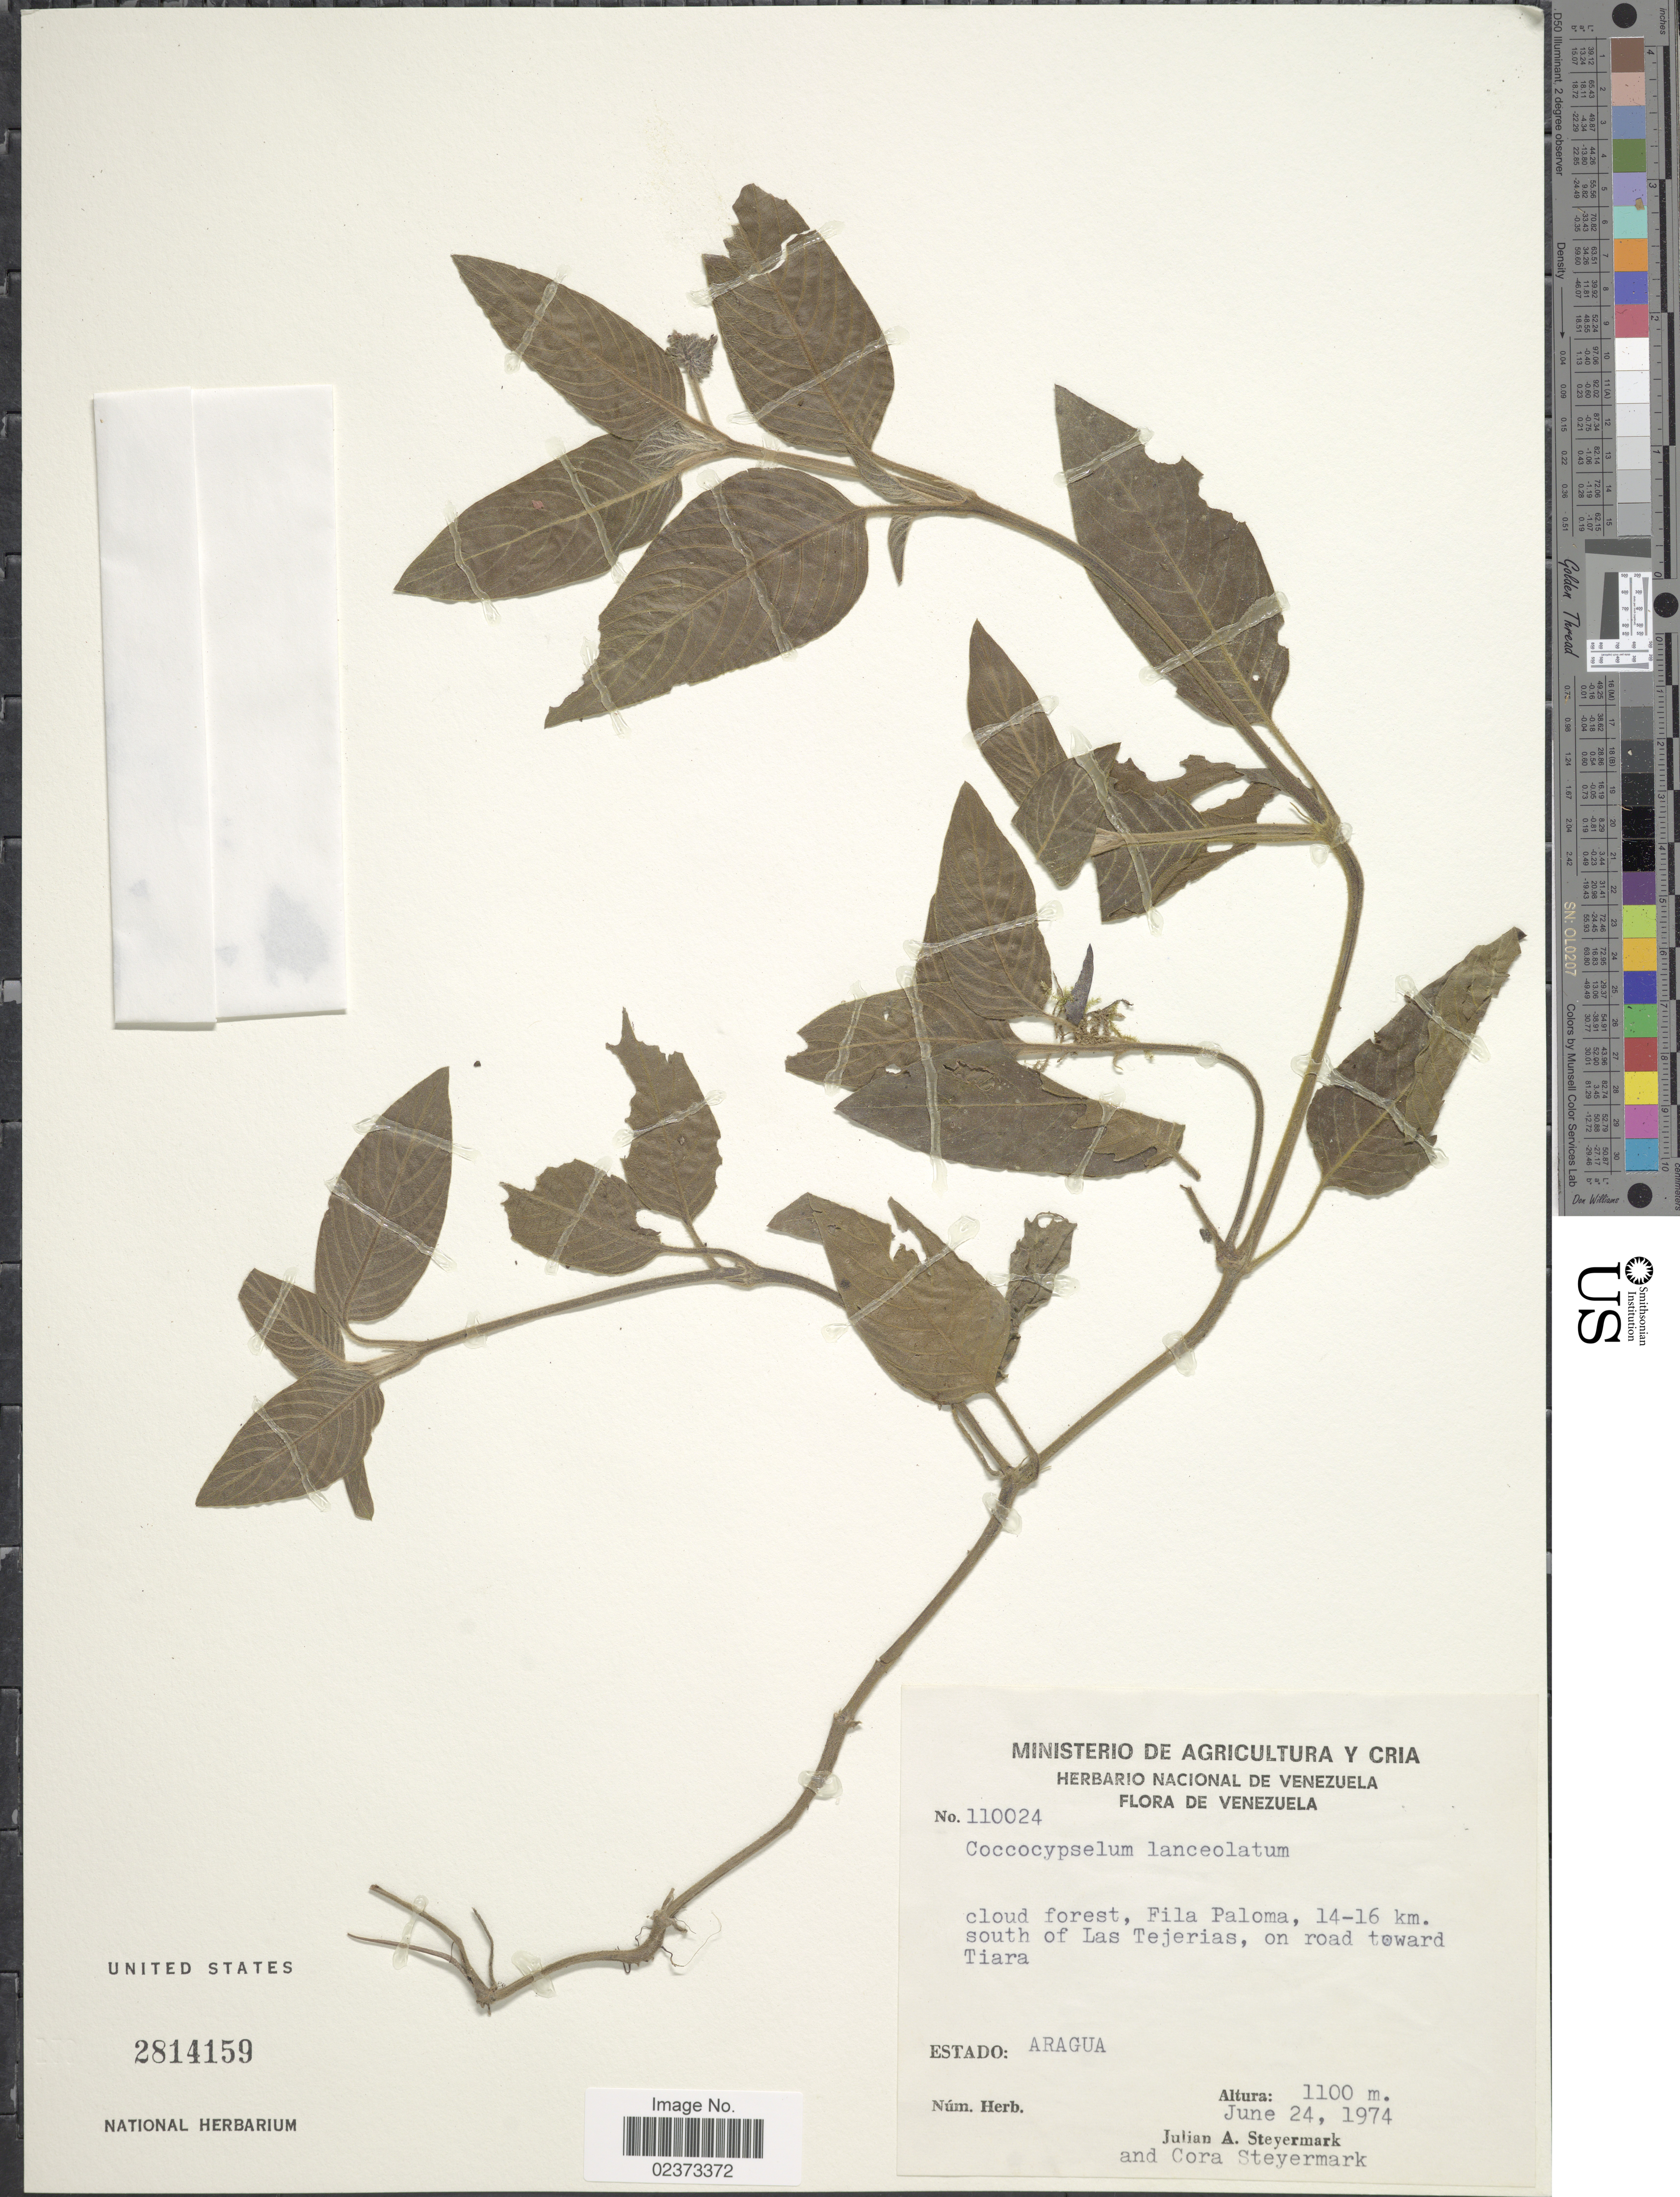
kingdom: Plantae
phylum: Tracheophyta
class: Magnoliopsida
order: Gentianales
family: Rubiaceae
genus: Coccocypselum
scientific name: Coccocypselum lanceolatum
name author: (Ruiz & Pav.) Pers.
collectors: J. Steyermark & C. Steyermark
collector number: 110024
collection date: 1974-06-24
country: Venezuela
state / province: Aragua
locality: Cloud forest, Fila Paloma, 14-16 km, south of Las Tejerias, on road toward Tiara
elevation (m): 1100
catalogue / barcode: US 2814159